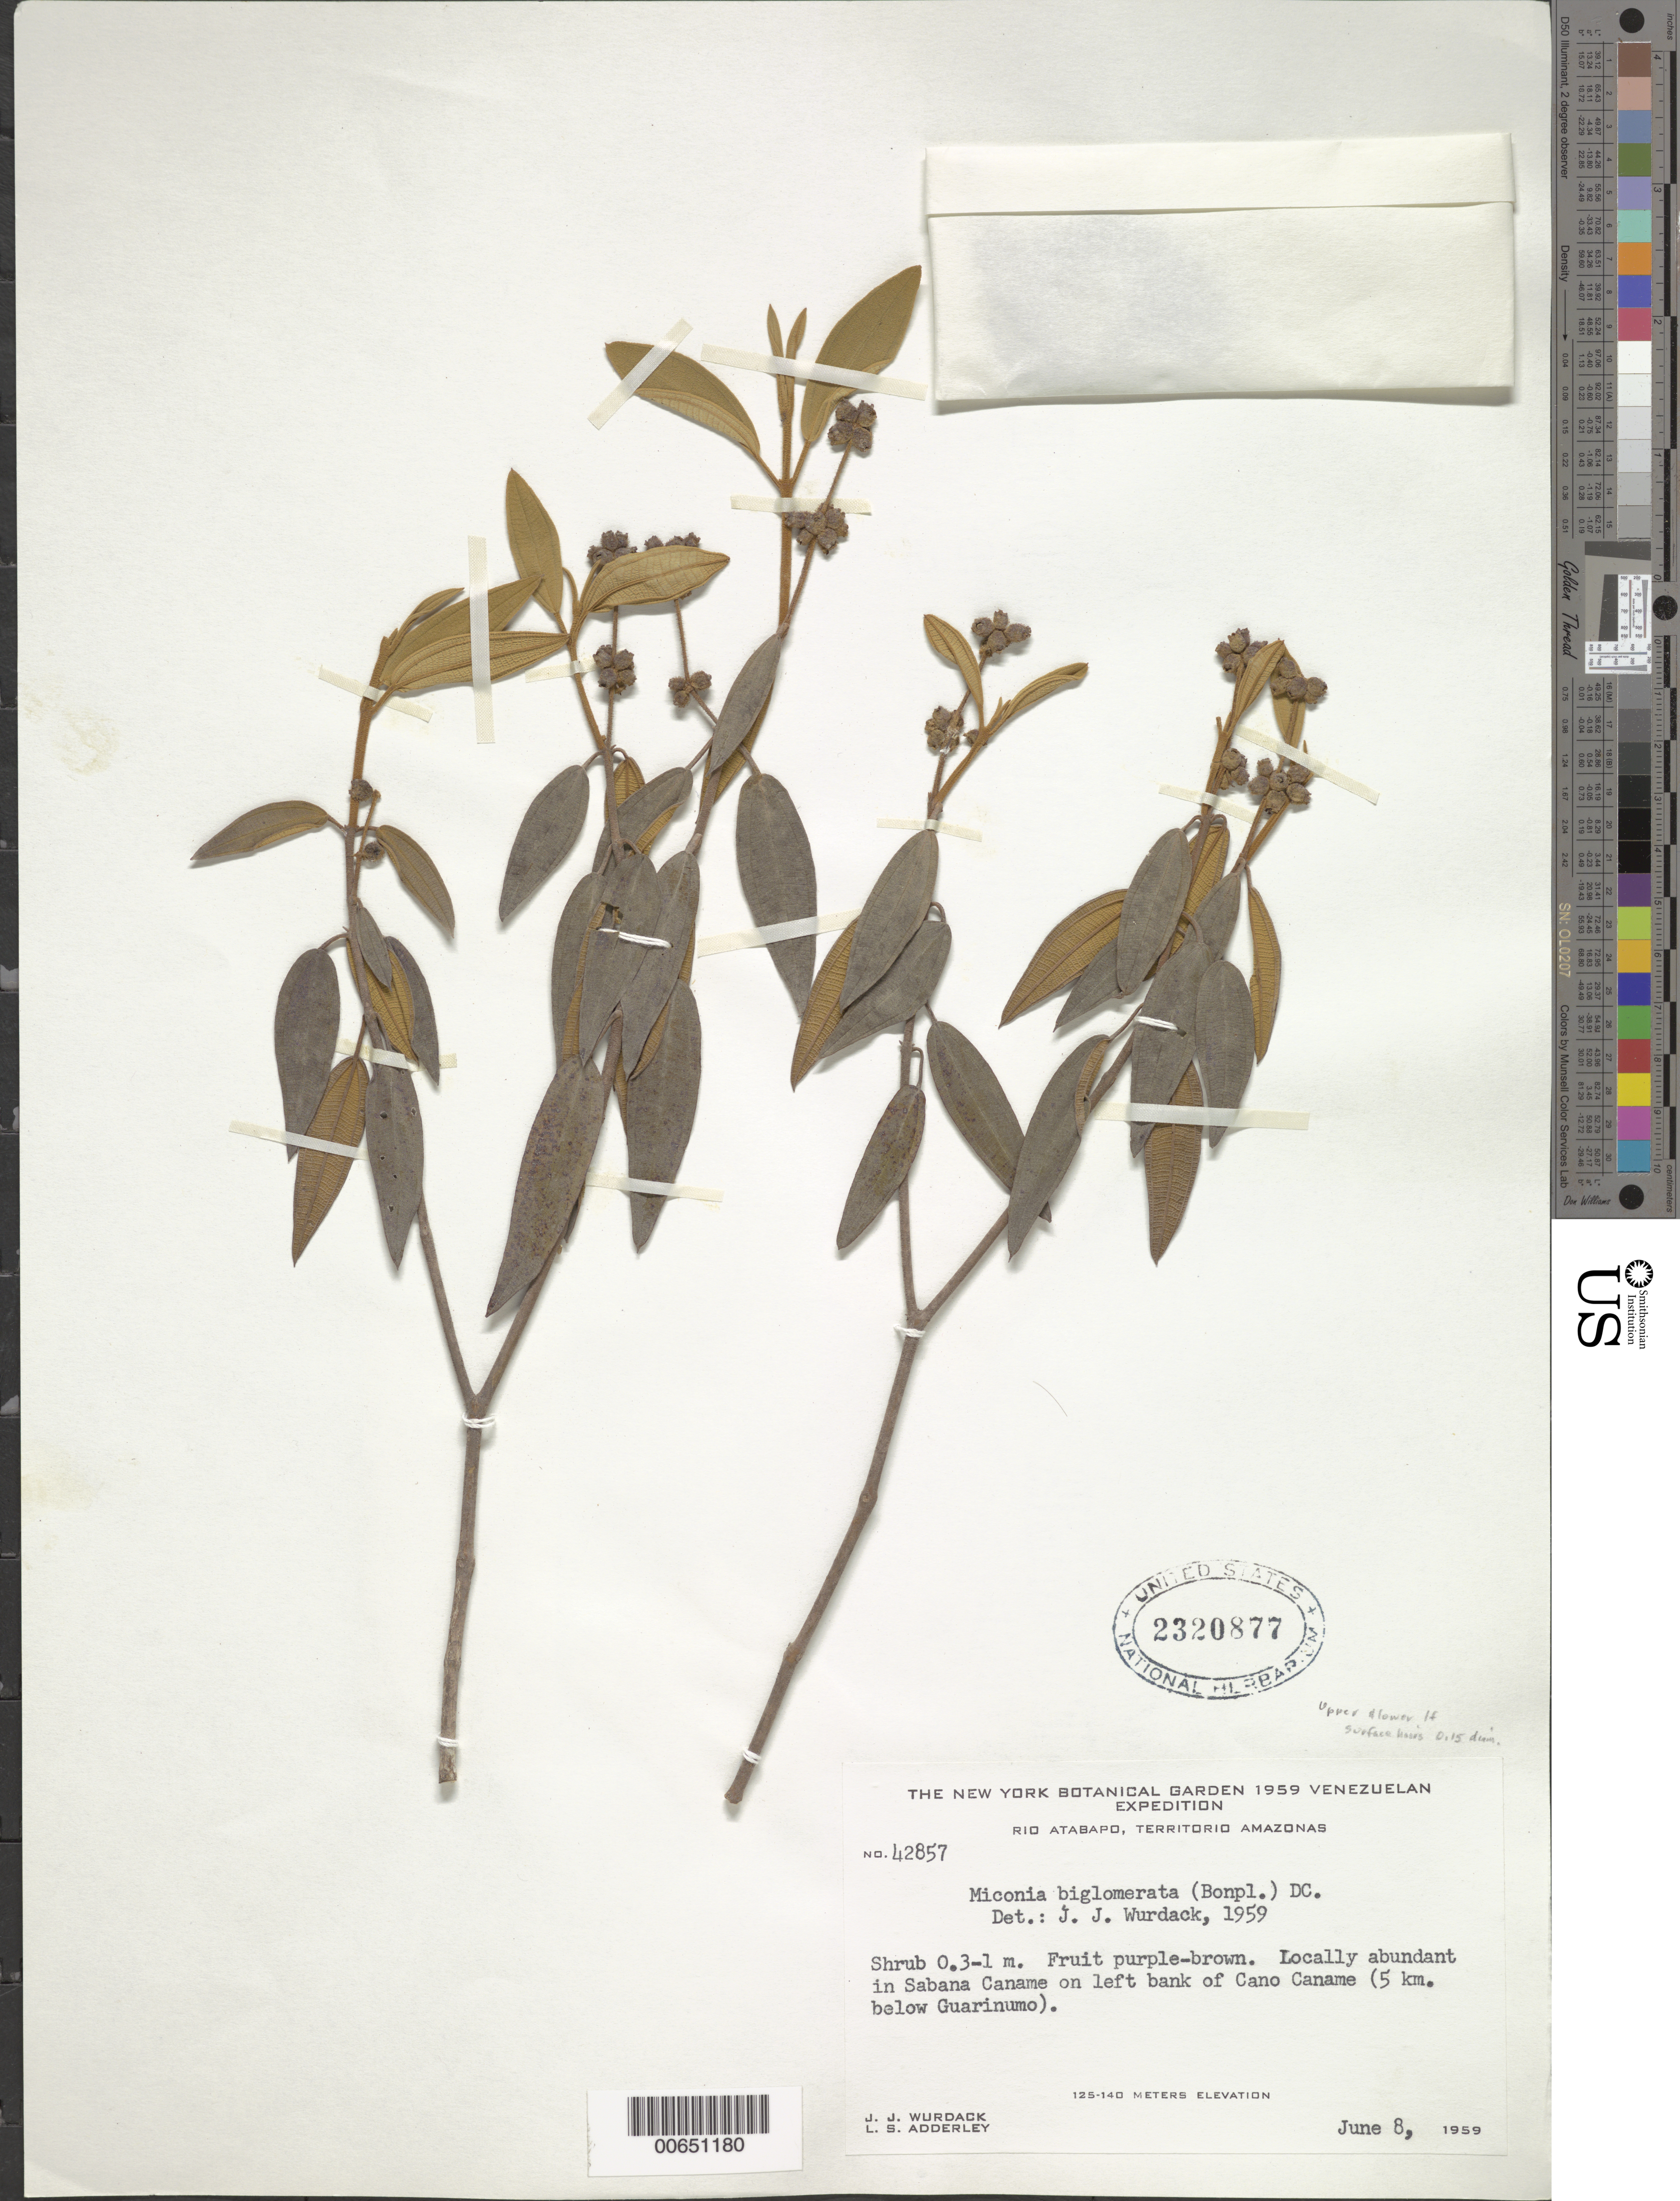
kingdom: Plantae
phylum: Tracheophyta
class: Magnoliopsida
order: Myrtales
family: Melastomataceae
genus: Miconia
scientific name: Miconia biglomerata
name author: (Bonpl.) DC.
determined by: Wurdack, John J., (US), US (UNITED STATES)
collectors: J. J. Wurdack & L. S. Adderley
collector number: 42857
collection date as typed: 8-Jun-59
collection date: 1959-06-08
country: Venezuela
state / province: Amazonas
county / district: Atabapo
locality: Caño Caname, left bank of; Río Atabapo 5 km below Guarinumo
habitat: Savanna; left bank of caño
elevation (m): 125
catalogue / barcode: US 2320877